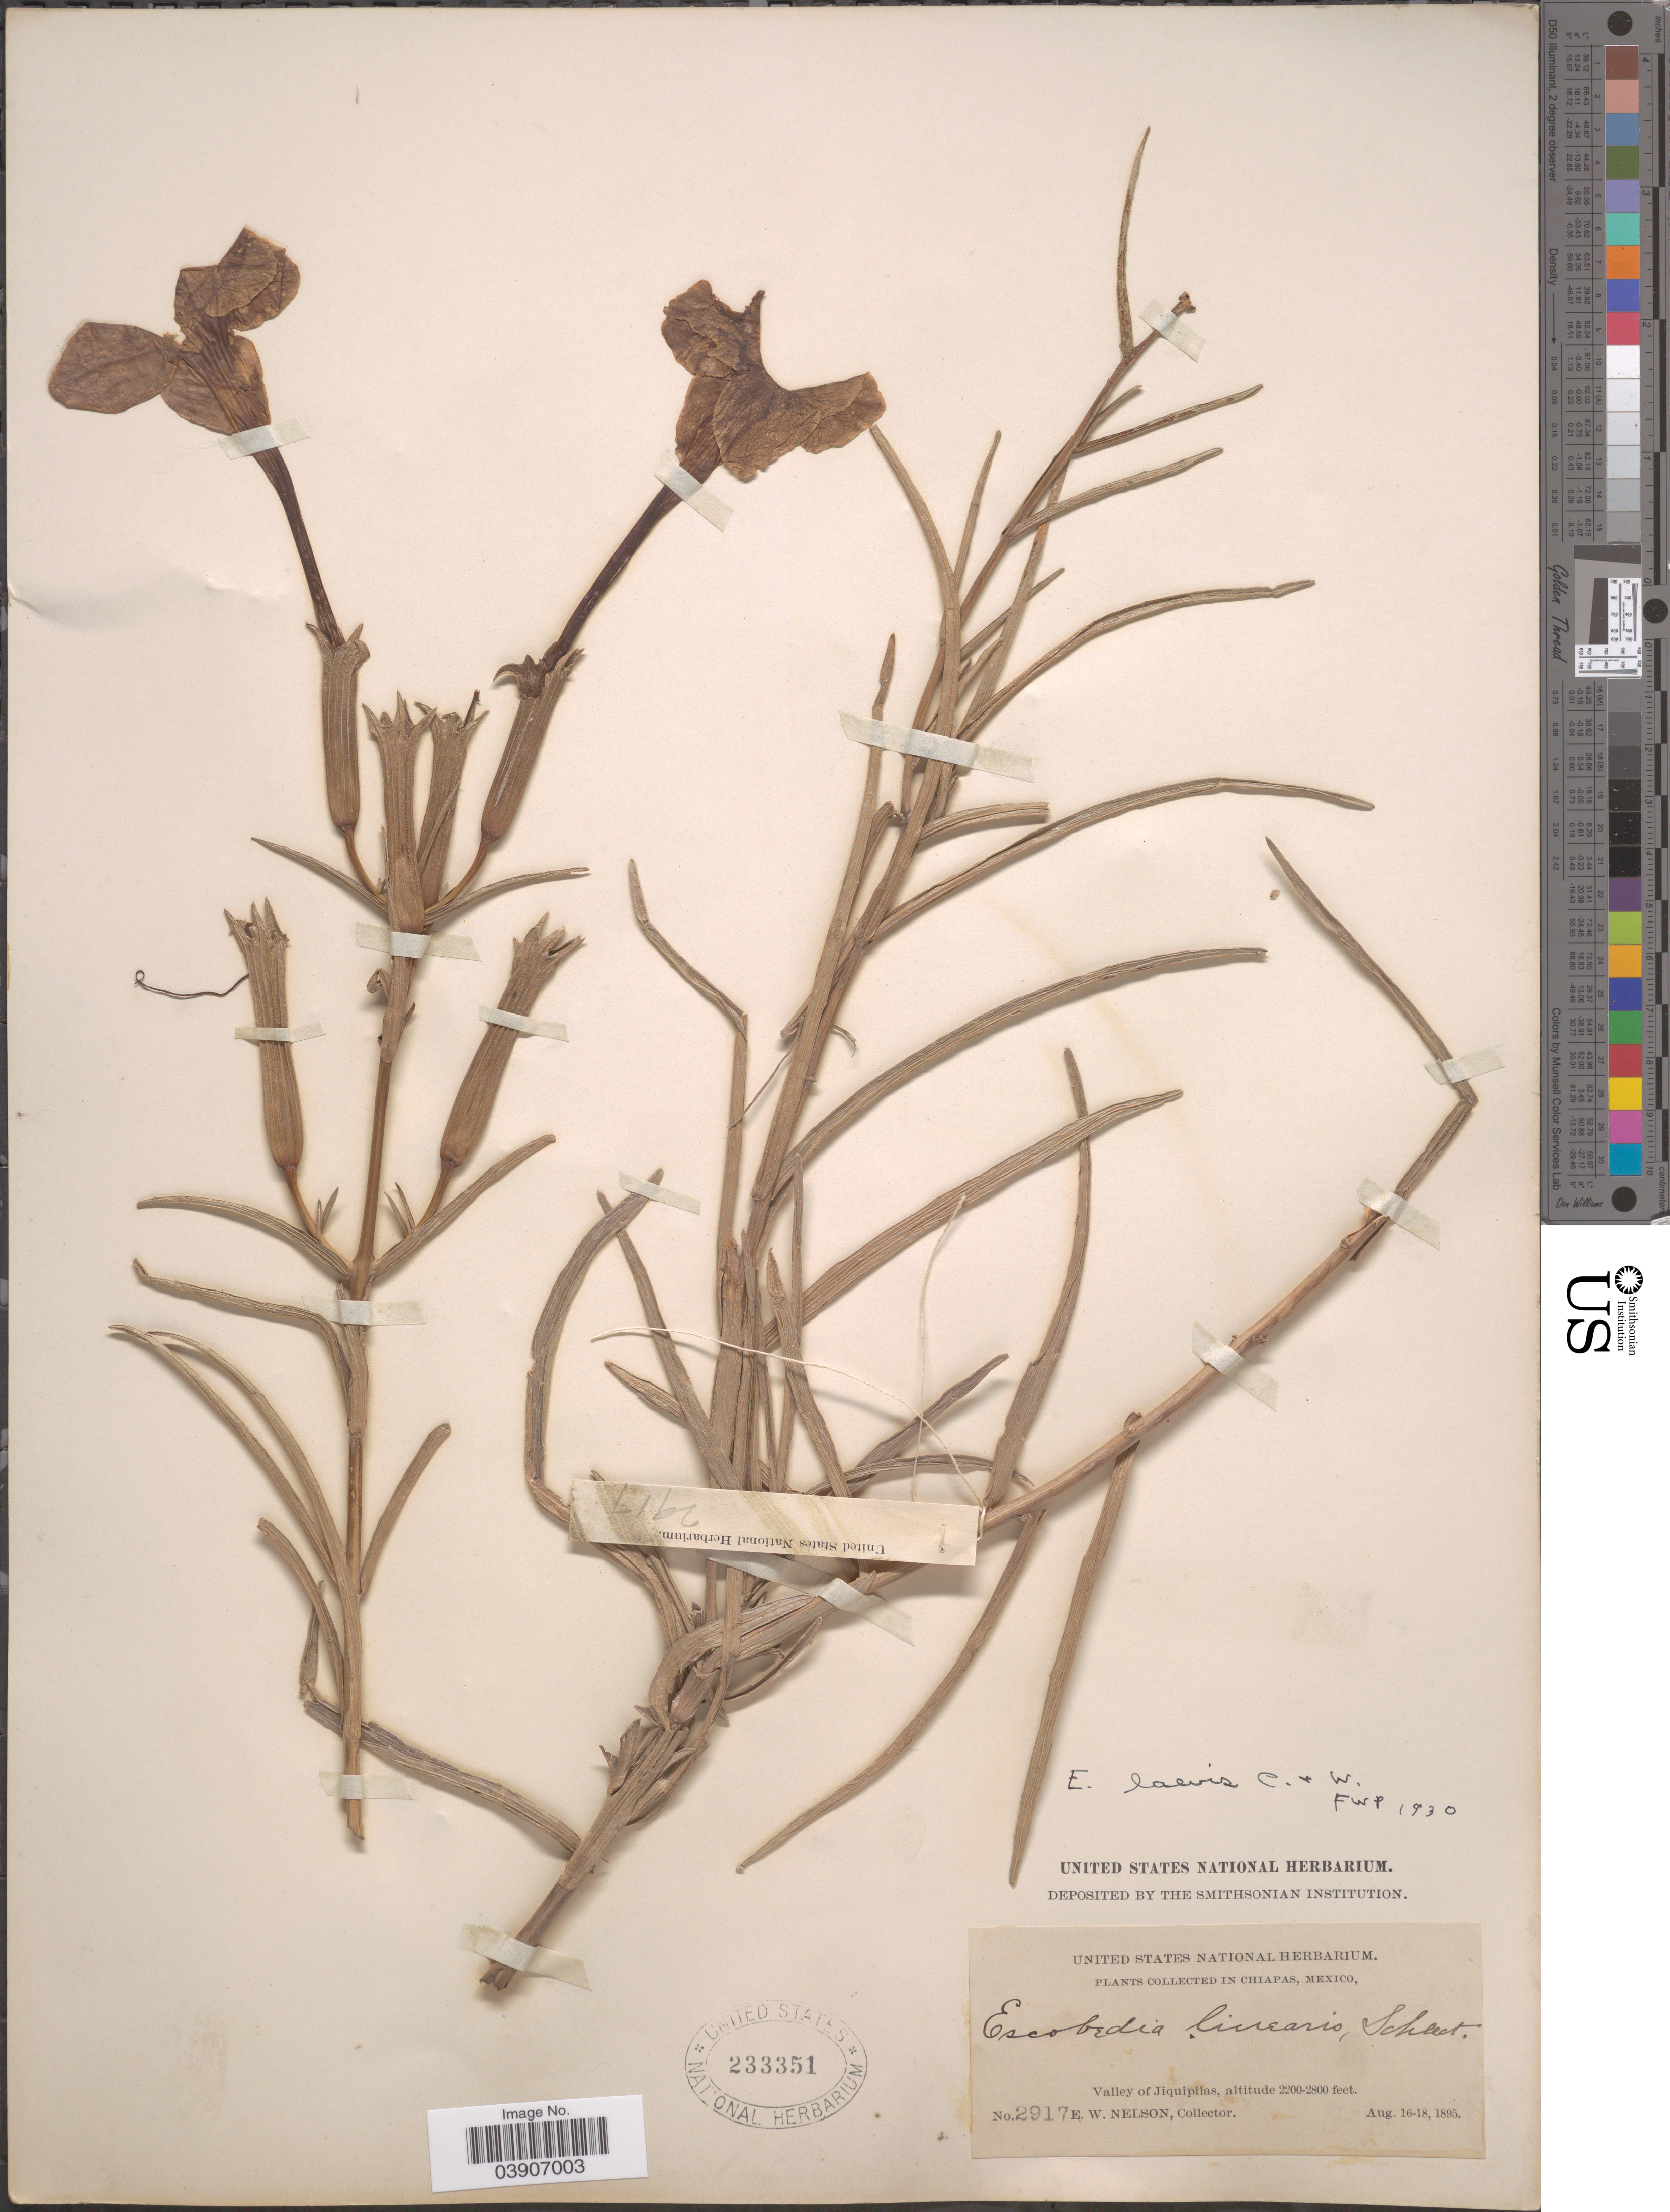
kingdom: Plantae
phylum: Tracheophyta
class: Magnoliopsida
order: Lamiales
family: Orobanchaceae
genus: Escobedia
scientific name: Escobedia laevis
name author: Schltdl. & Cham.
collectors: E. W. Nelson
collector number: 2917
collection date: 1895-08-16/1895-08-18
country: Mexico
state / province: Chiapas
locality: Valley of Jiquipilas.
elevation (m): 671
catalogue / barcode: US 233351